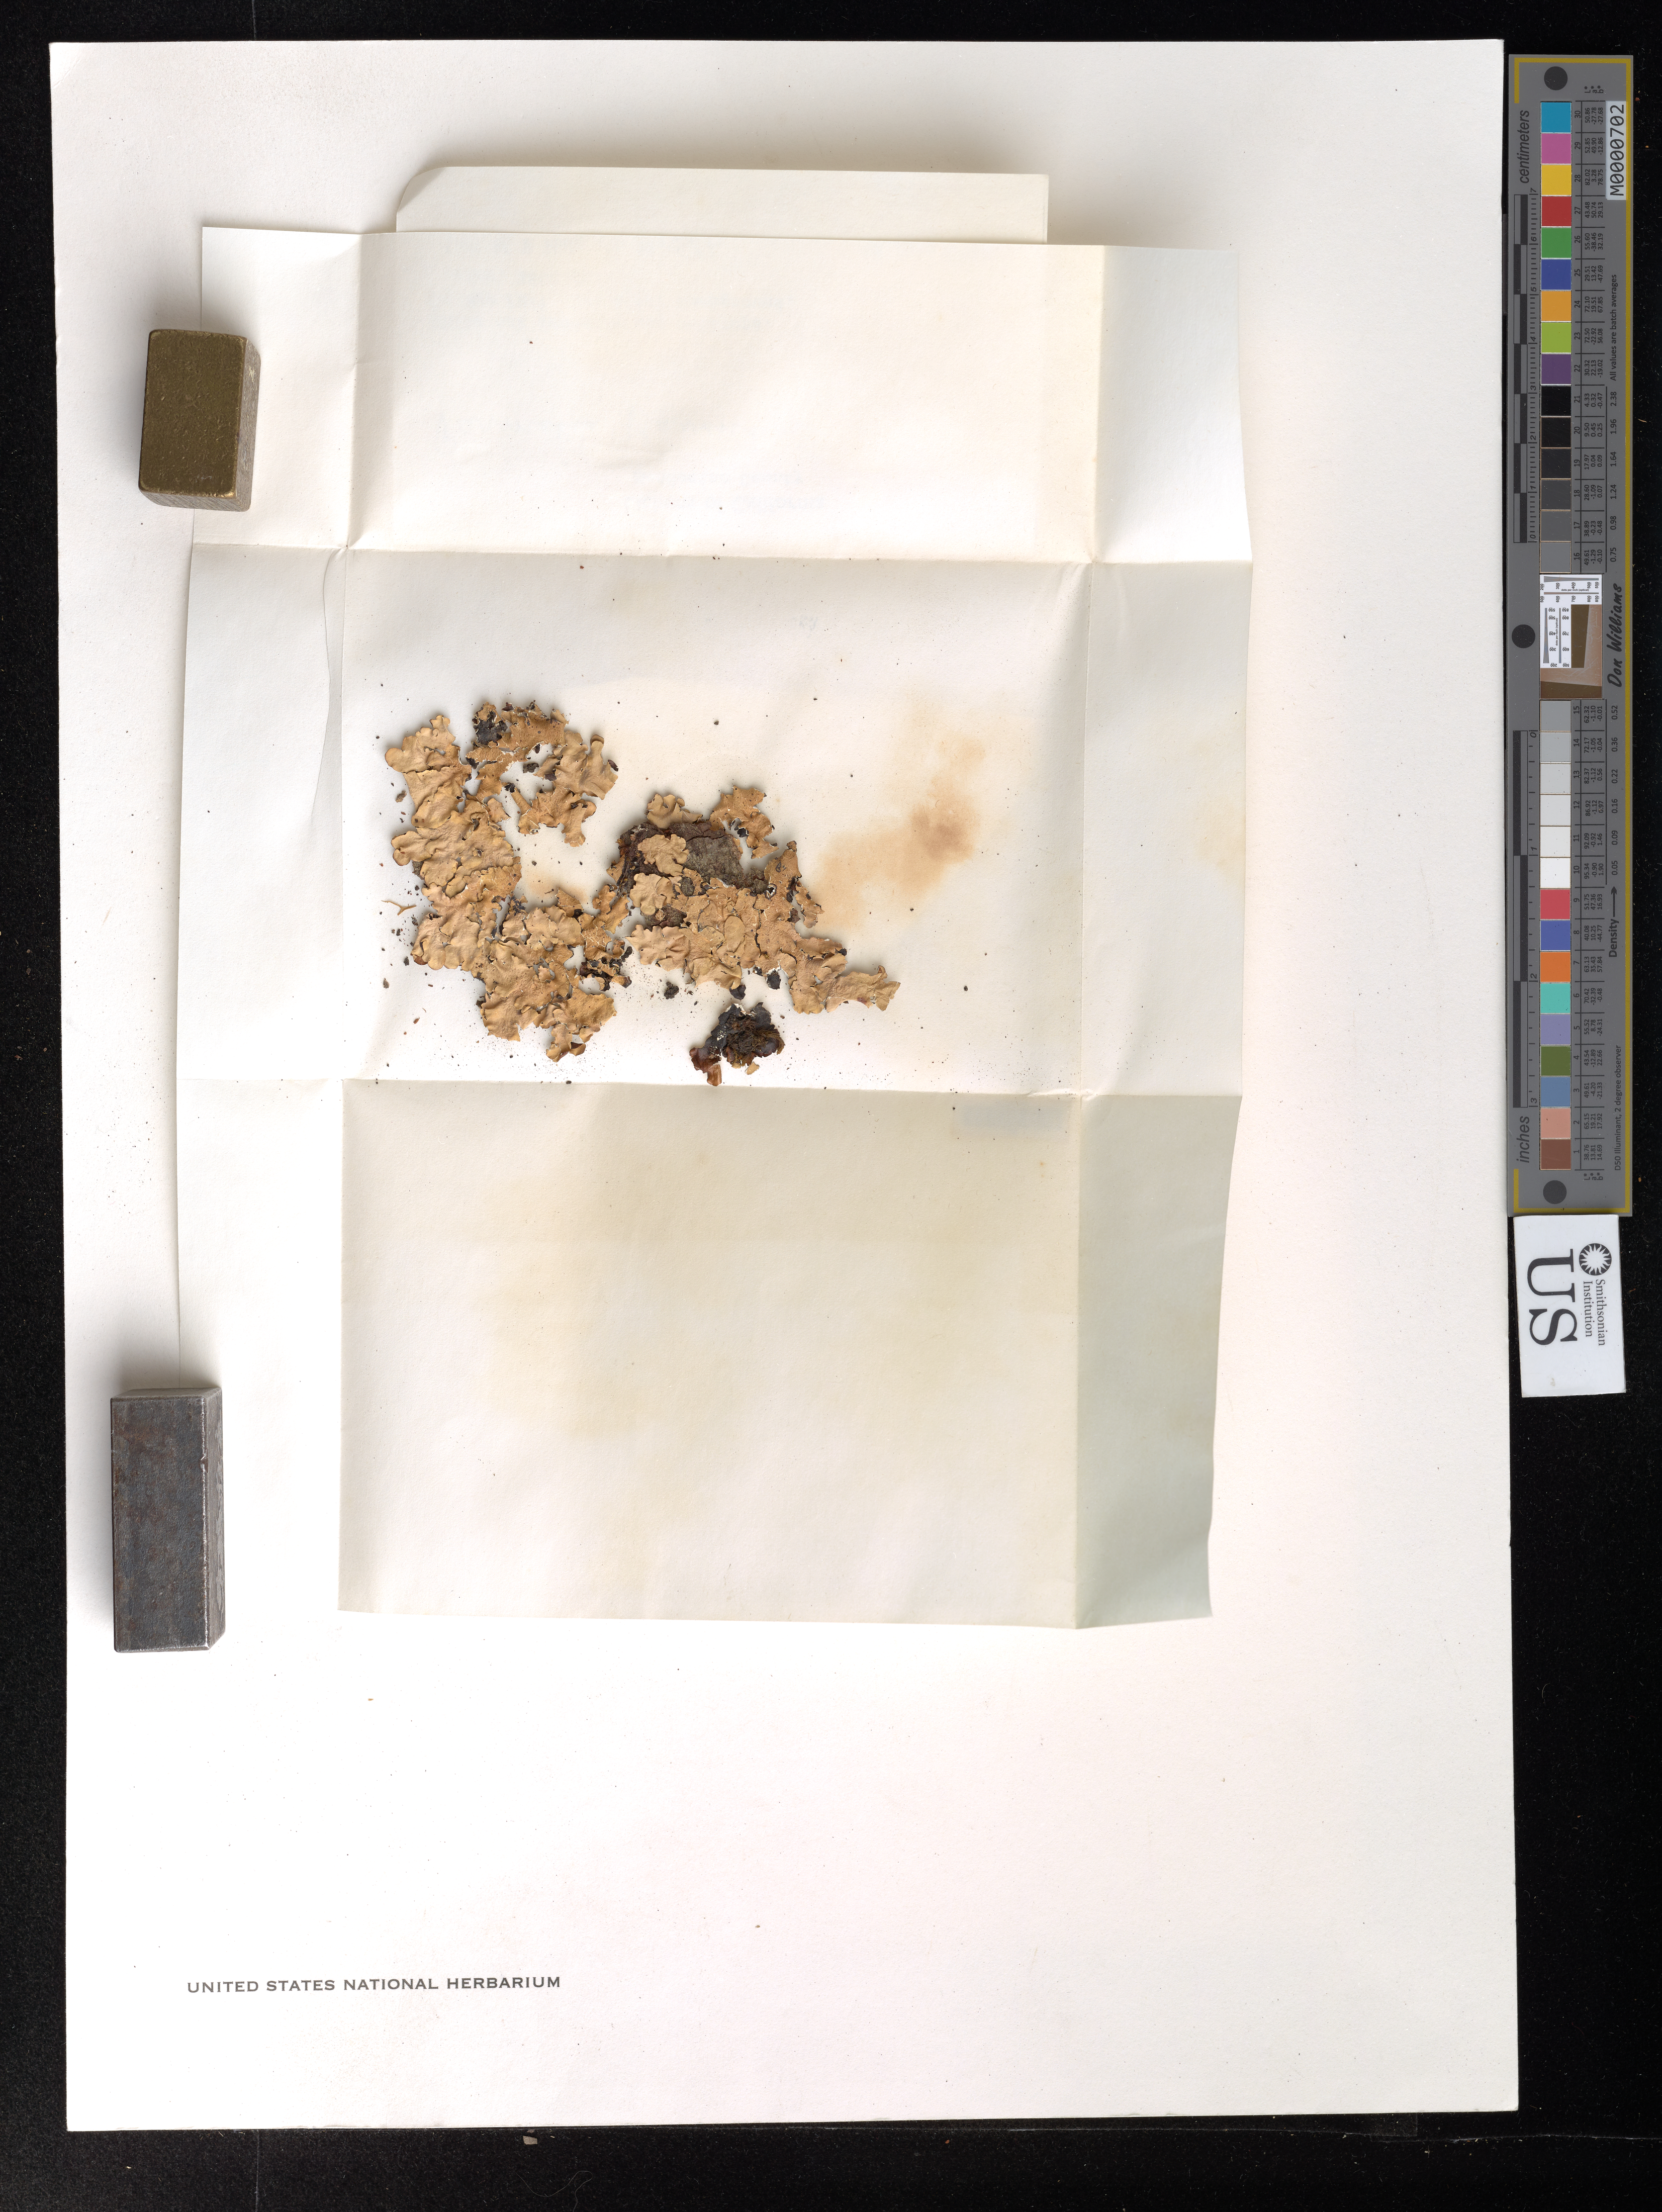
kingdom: Fungi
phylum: Ascomycota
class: Lecanoromycetes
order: Lecanorales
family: Parmeliaceae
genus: Flavopunctelia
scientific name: Flavopunctelia flaventior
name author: (Stirt.) Hale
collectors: M. Hale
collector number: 57582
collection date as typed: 28 Jul 1980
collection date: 1980-07-28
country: United States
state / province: California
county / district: Mendocino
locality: On hwy fh-7, eel river campground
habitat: White oak roadside and outcrops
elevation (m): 549